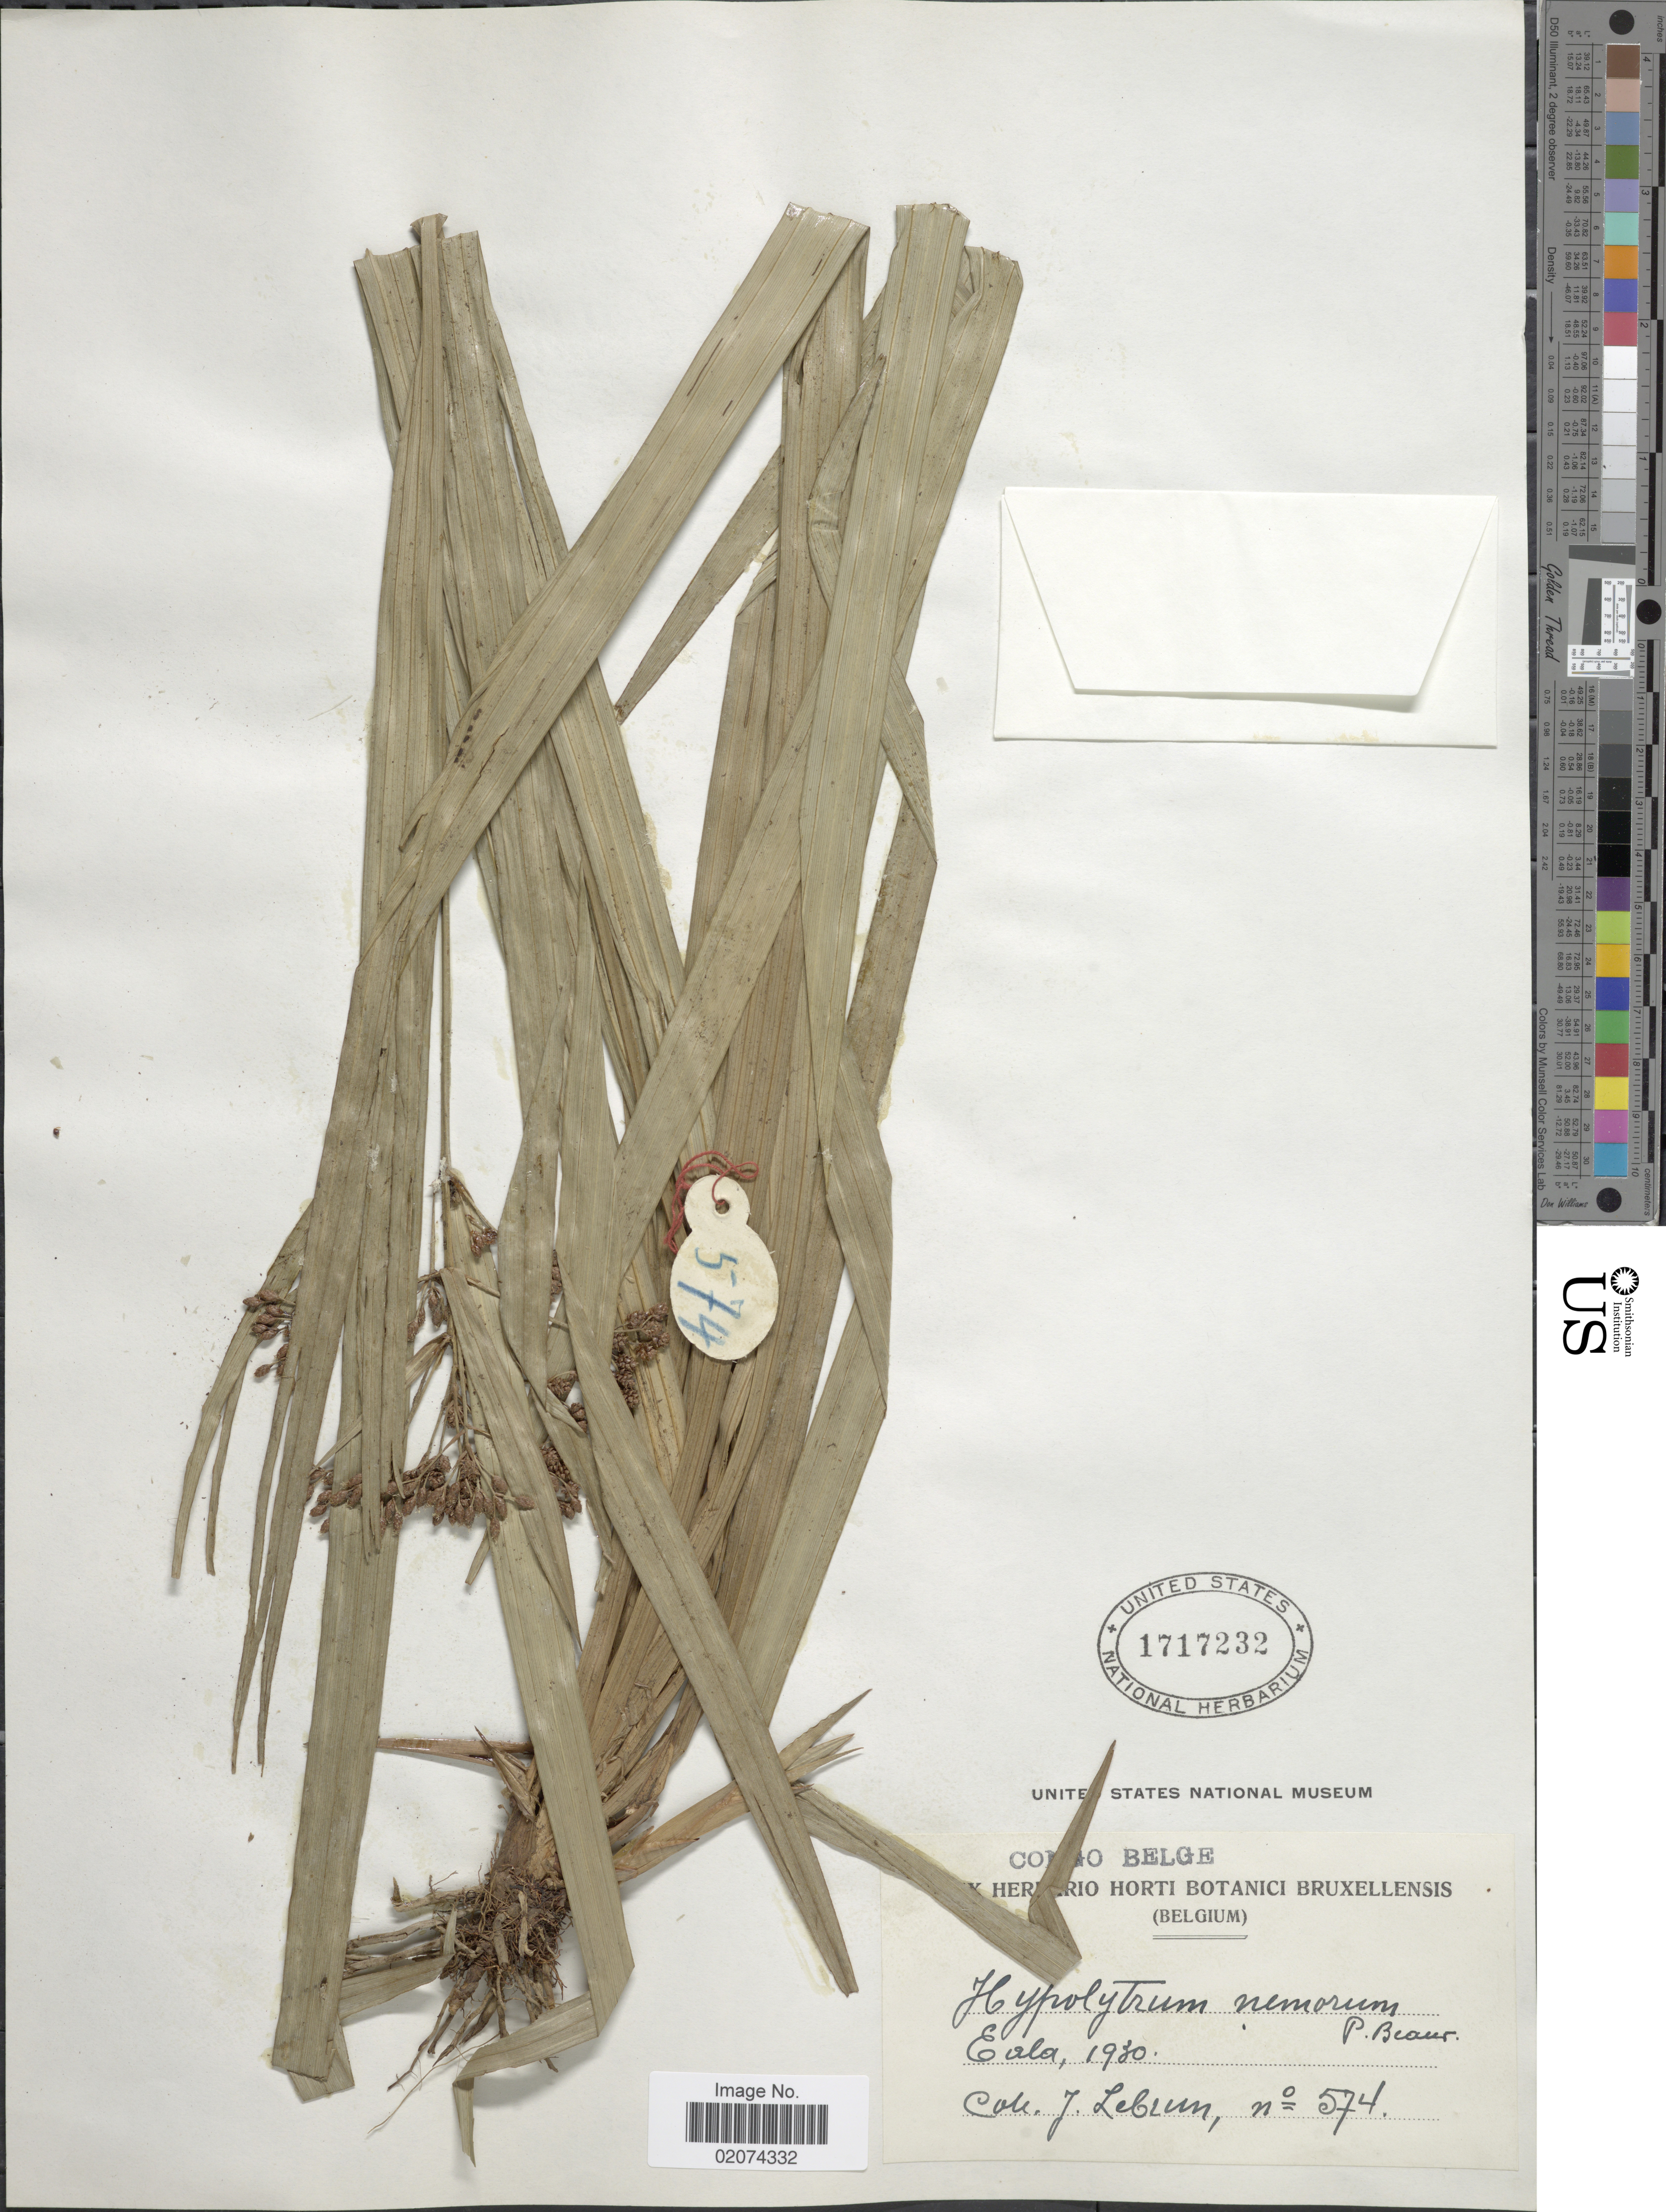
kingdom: Plantae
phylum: Tracheophyta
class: Liliopsida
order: Poales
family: Cyperaceae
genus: Hypolytrum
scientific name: Hypolytrum nemorum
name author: (Vahl) Spreng.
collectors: J. A. Lebrun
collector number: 574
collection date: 1930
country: Congo, Democratic Republic of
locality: Congo Belge. Eala.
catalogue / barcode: US 1717232